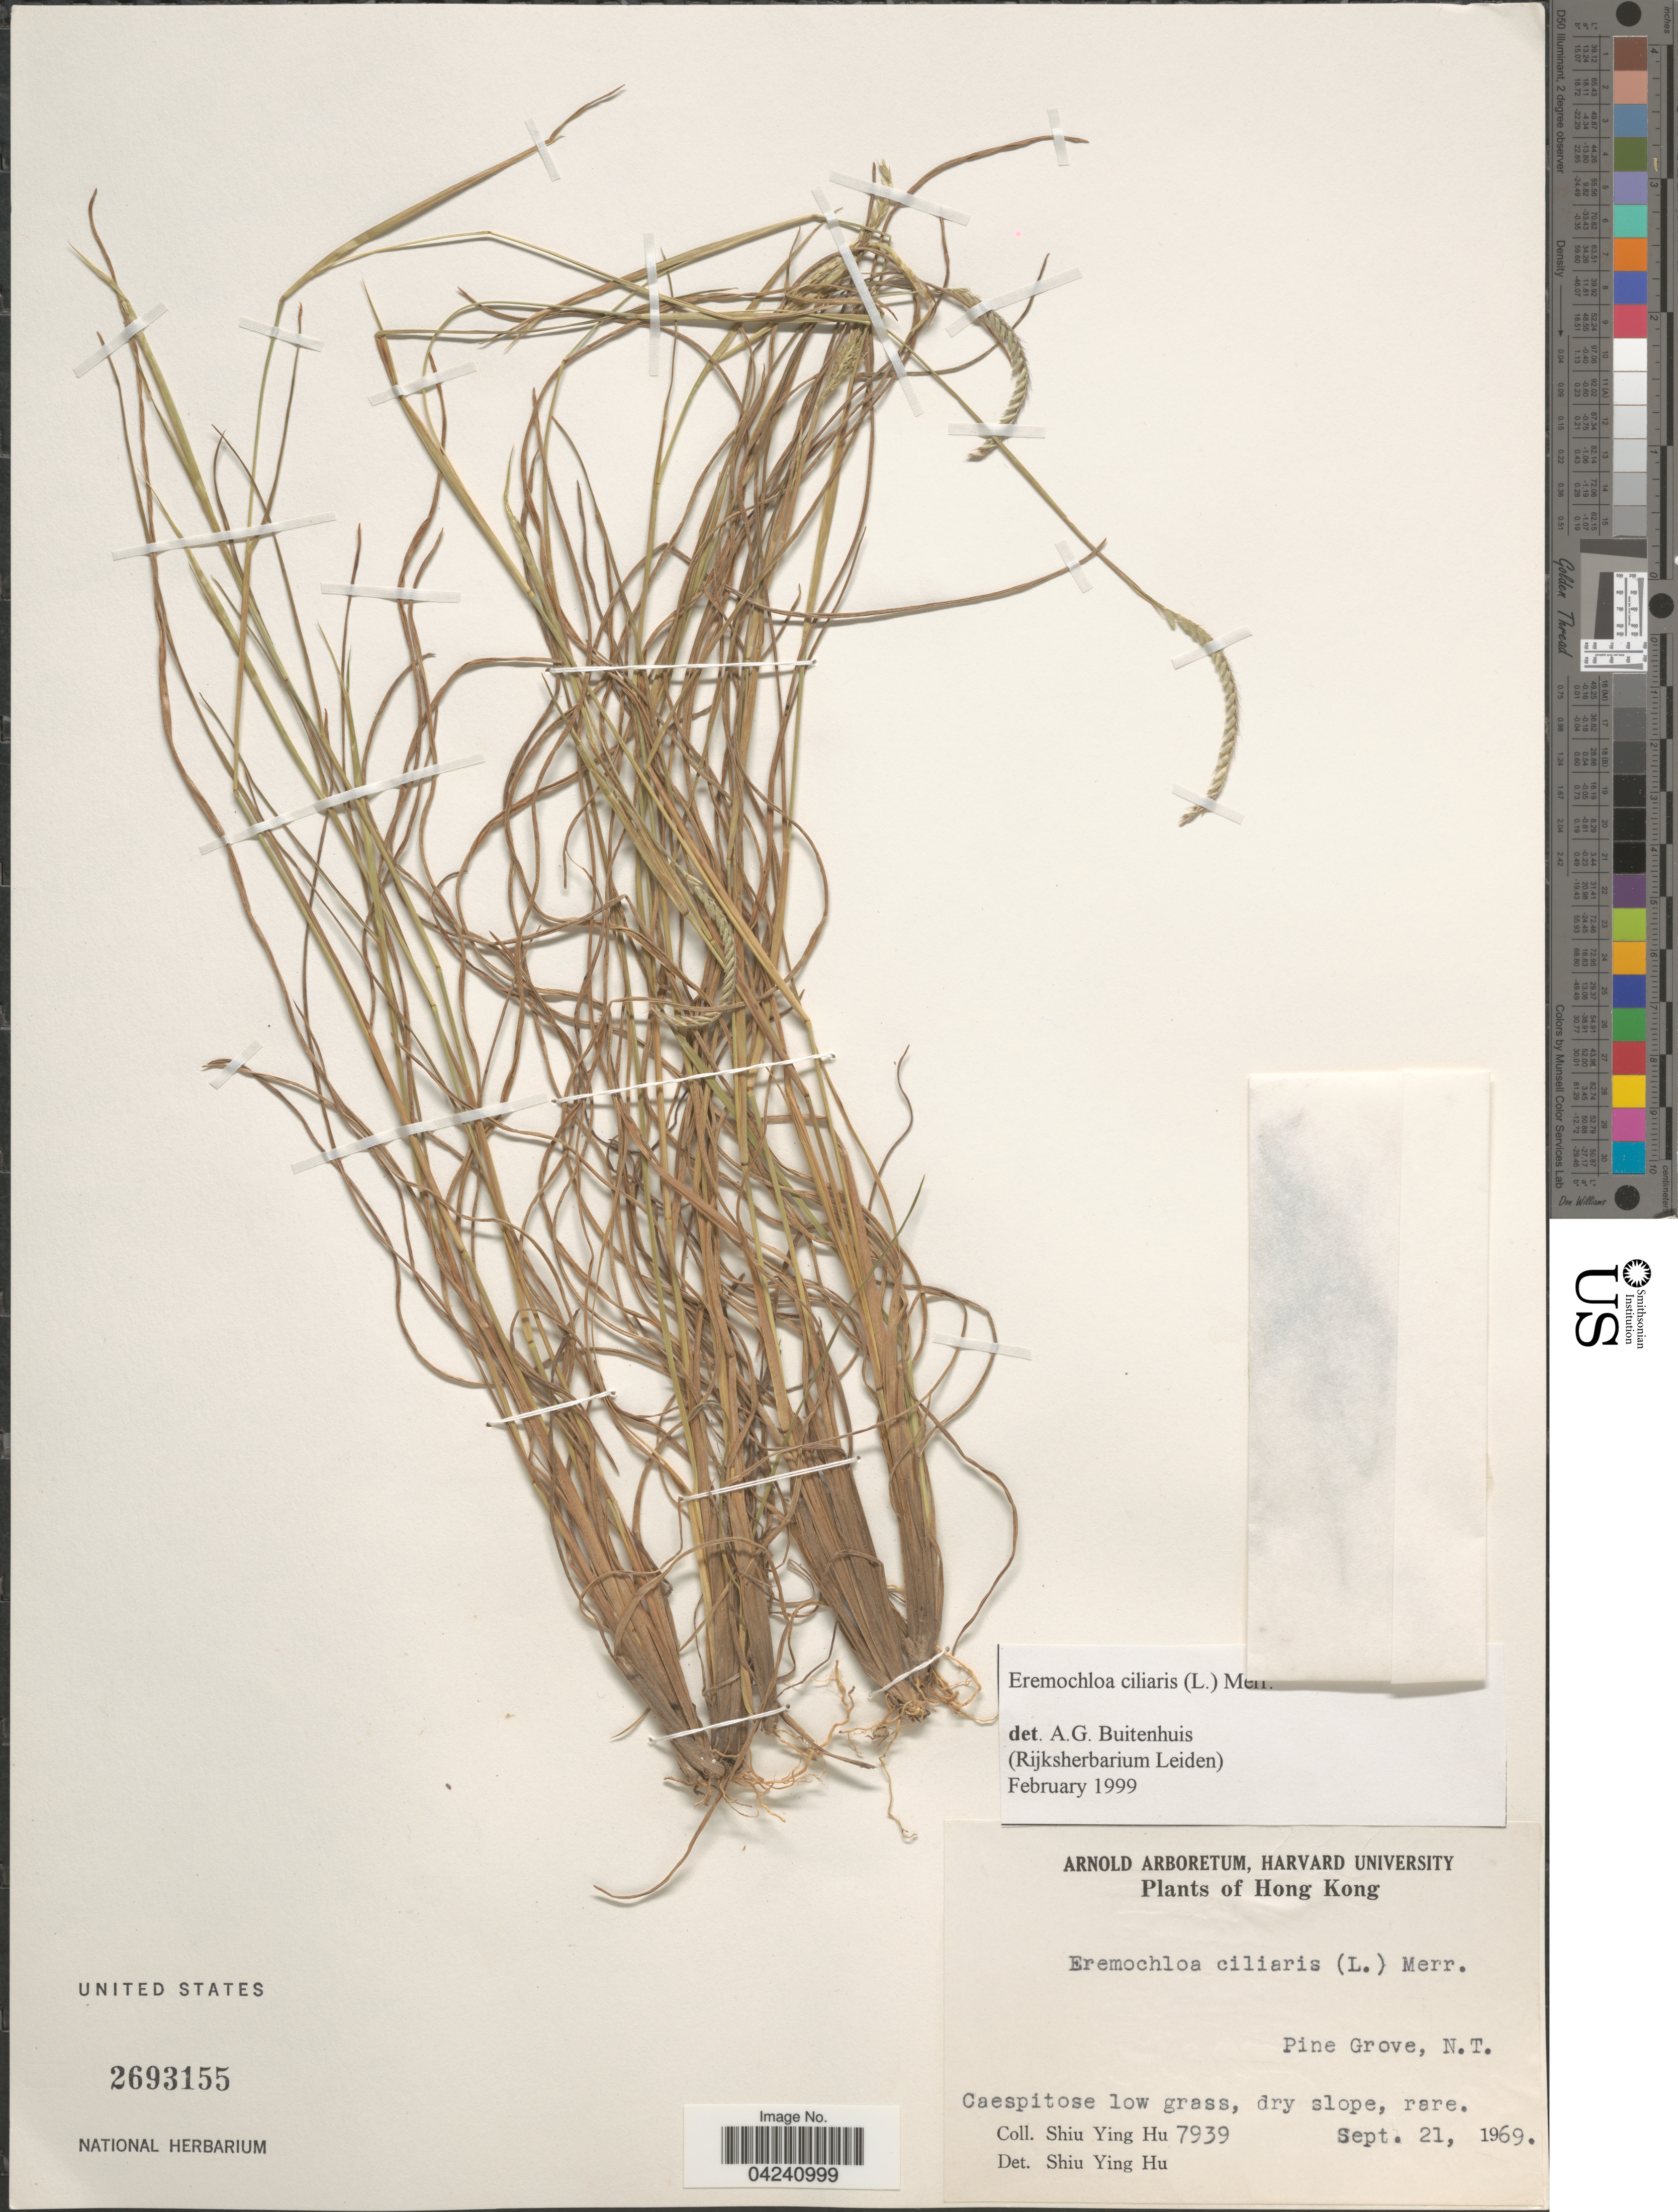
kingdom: Plantae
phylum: Tracheophyta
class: Liliopsida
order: Poales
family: Poaceae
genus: Eremochloa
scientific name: Eremochloa ciliaris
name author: (L.) Merr.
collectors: S. Y. Hu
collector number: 7939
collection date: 1969-09-21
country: China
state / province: Hong Kong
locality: Pine Grove, N. T.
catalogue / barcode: US 2693155